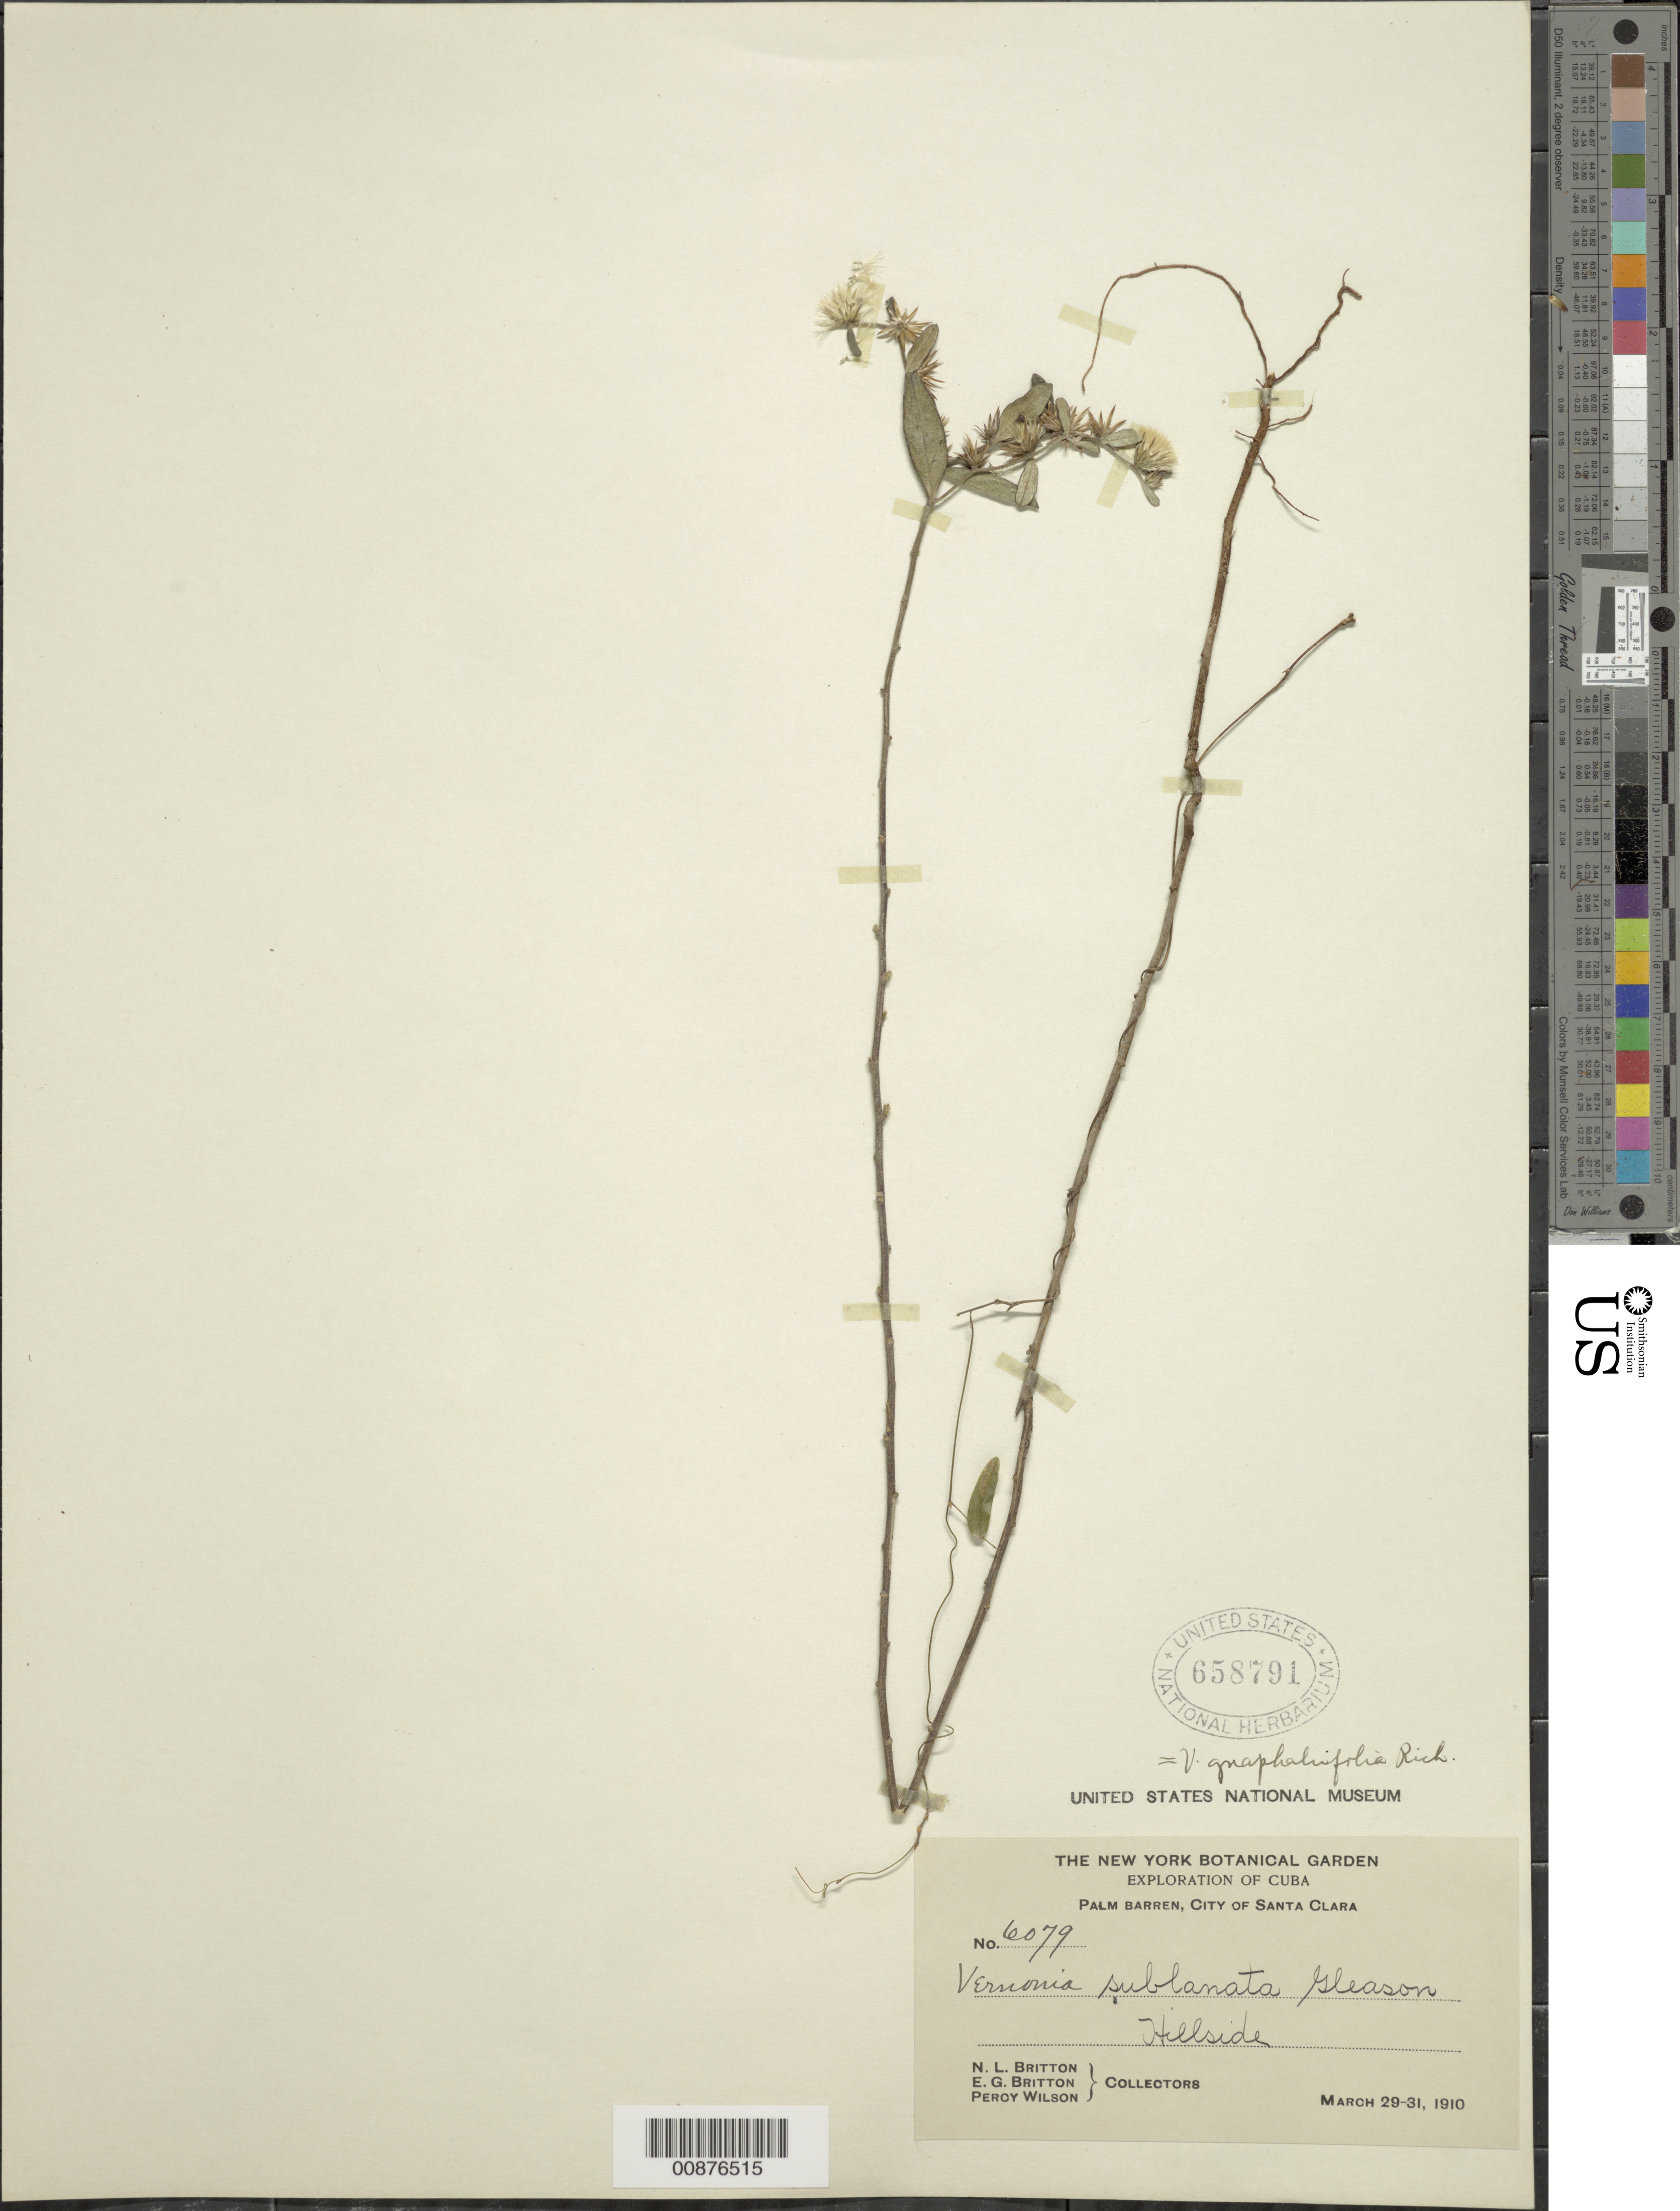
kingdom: Plantae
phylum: Tracheophyta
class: Magnoliopsida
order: Asterales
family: Asteraceae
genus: Lepidaploa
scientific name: Lepidaploa gnaphaliifolia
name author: (A. Rich.) H. Rob.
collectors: N. Britton, E. G. Britton & P. Wilson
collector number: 6079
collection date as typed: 20 Mar 1910 to 31 Mar 1910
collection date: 1910-03-20/1910-03-31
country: Cuba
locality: City of Santa Clara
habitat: Palm barren, hillside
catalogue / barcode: US 658791